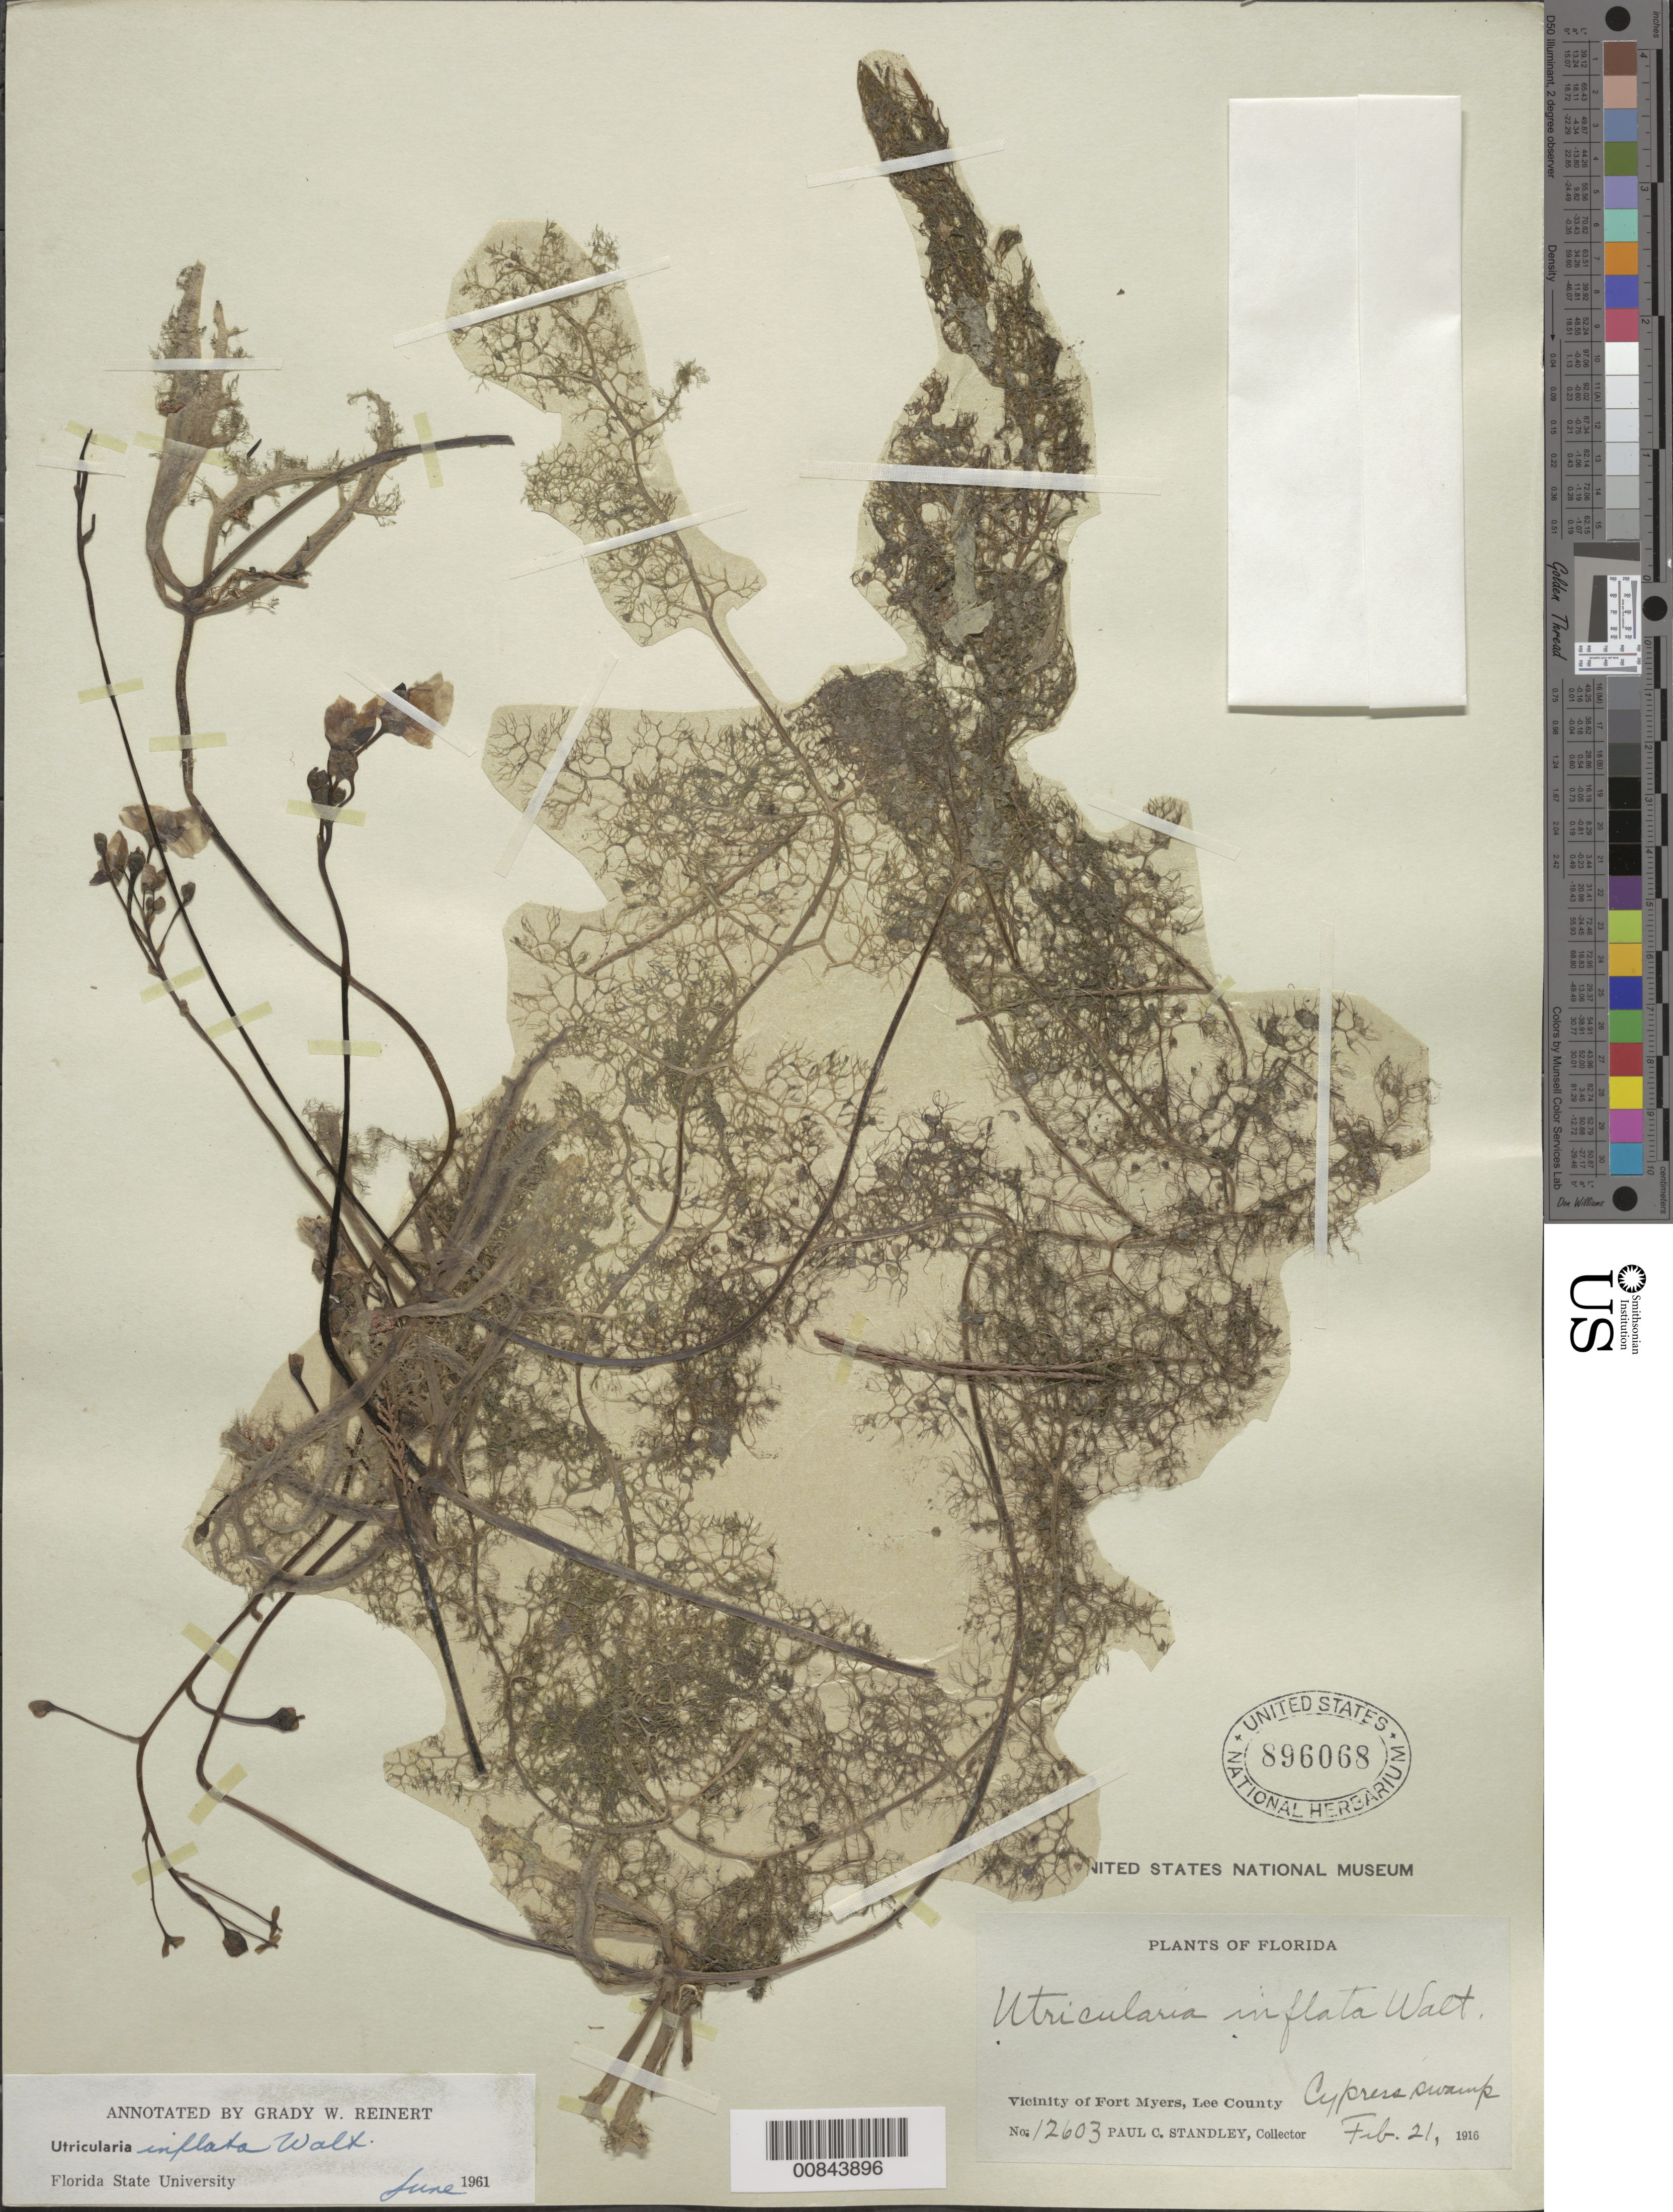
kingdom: Plantae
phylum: Tracheophyta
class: Magnoliopsida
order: Lamiales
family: Lentibulariaceae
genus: Utricularia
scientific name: Utricularia inflata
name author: Walter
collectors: P. C. Standley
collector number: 12603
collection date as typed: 21 Feb 1916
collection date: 1916-02-21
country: United States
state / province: Florida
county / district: Lee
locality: Fort Myers.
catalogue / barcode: US 896068